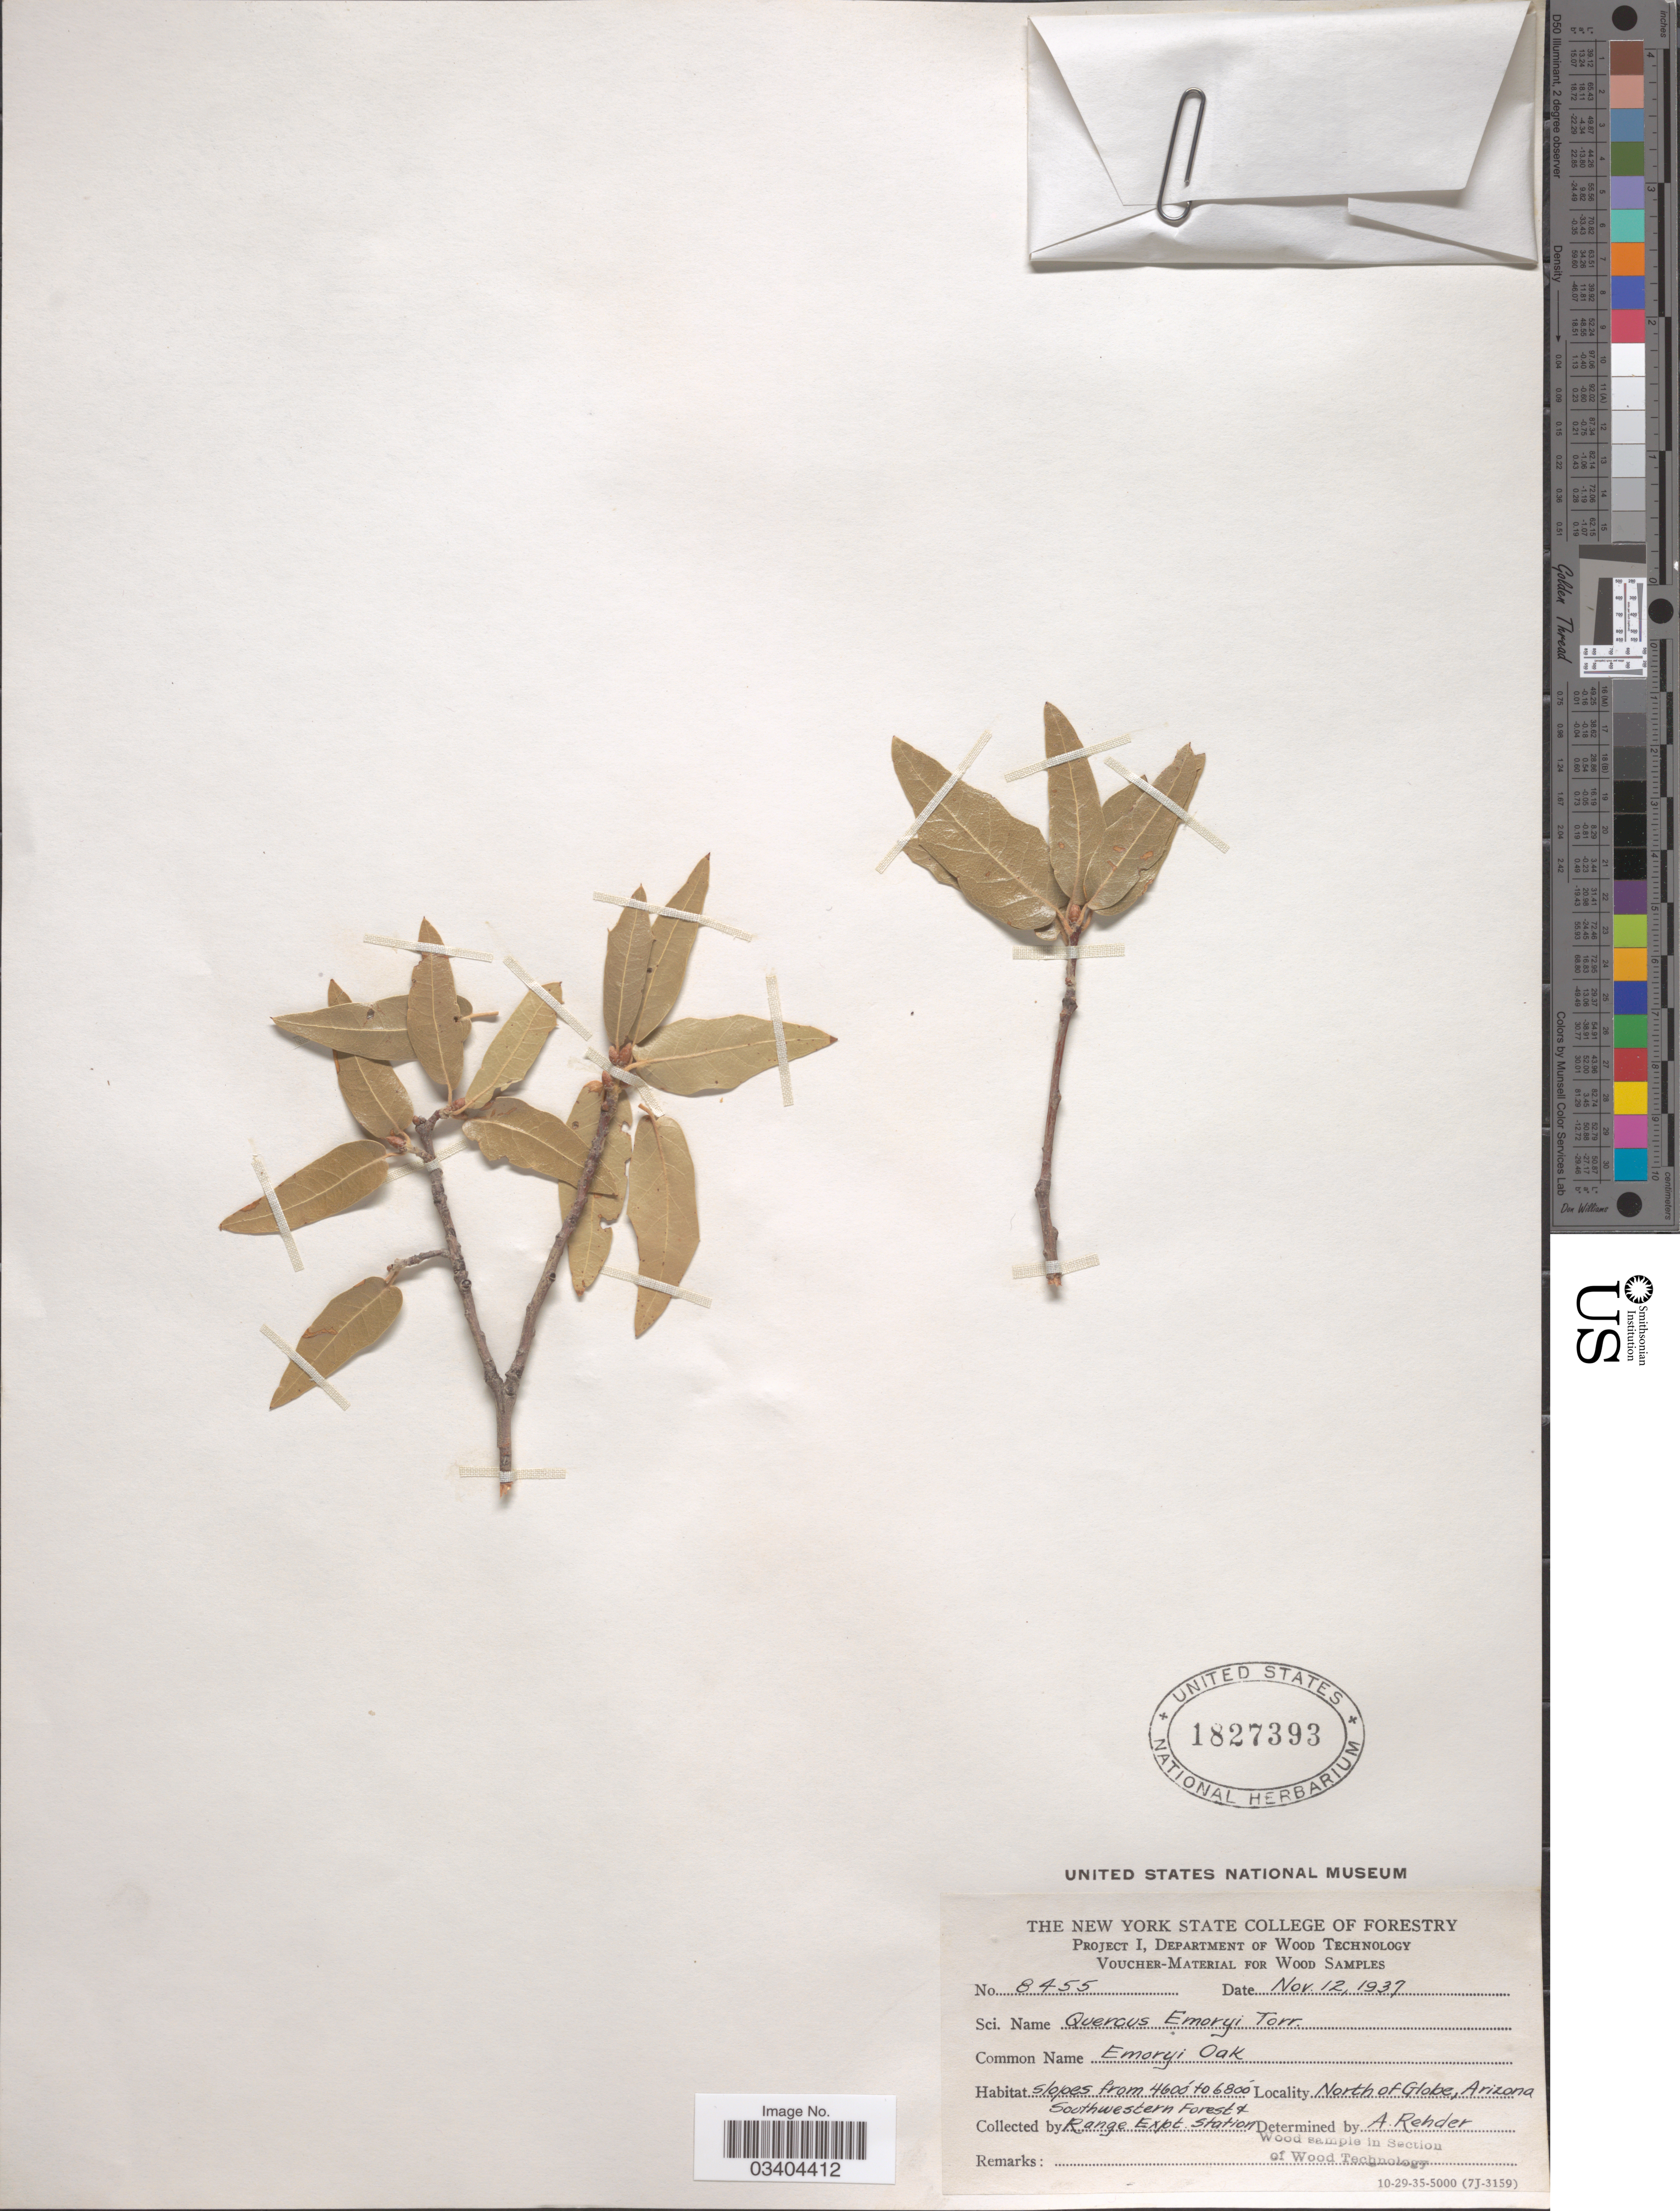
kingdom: Plantae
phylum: Tracheophyta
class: Magnoliopsida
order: Fagales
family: Fagaceae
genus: Quercus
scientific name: Quercus emoryi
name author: Torr. in Emory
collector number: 8455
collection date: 1937-11-12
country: United States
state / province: Arizona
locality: North of Globe. Southwestern Forest & Range Expt Station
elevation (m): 1402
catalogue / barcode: US 1827393